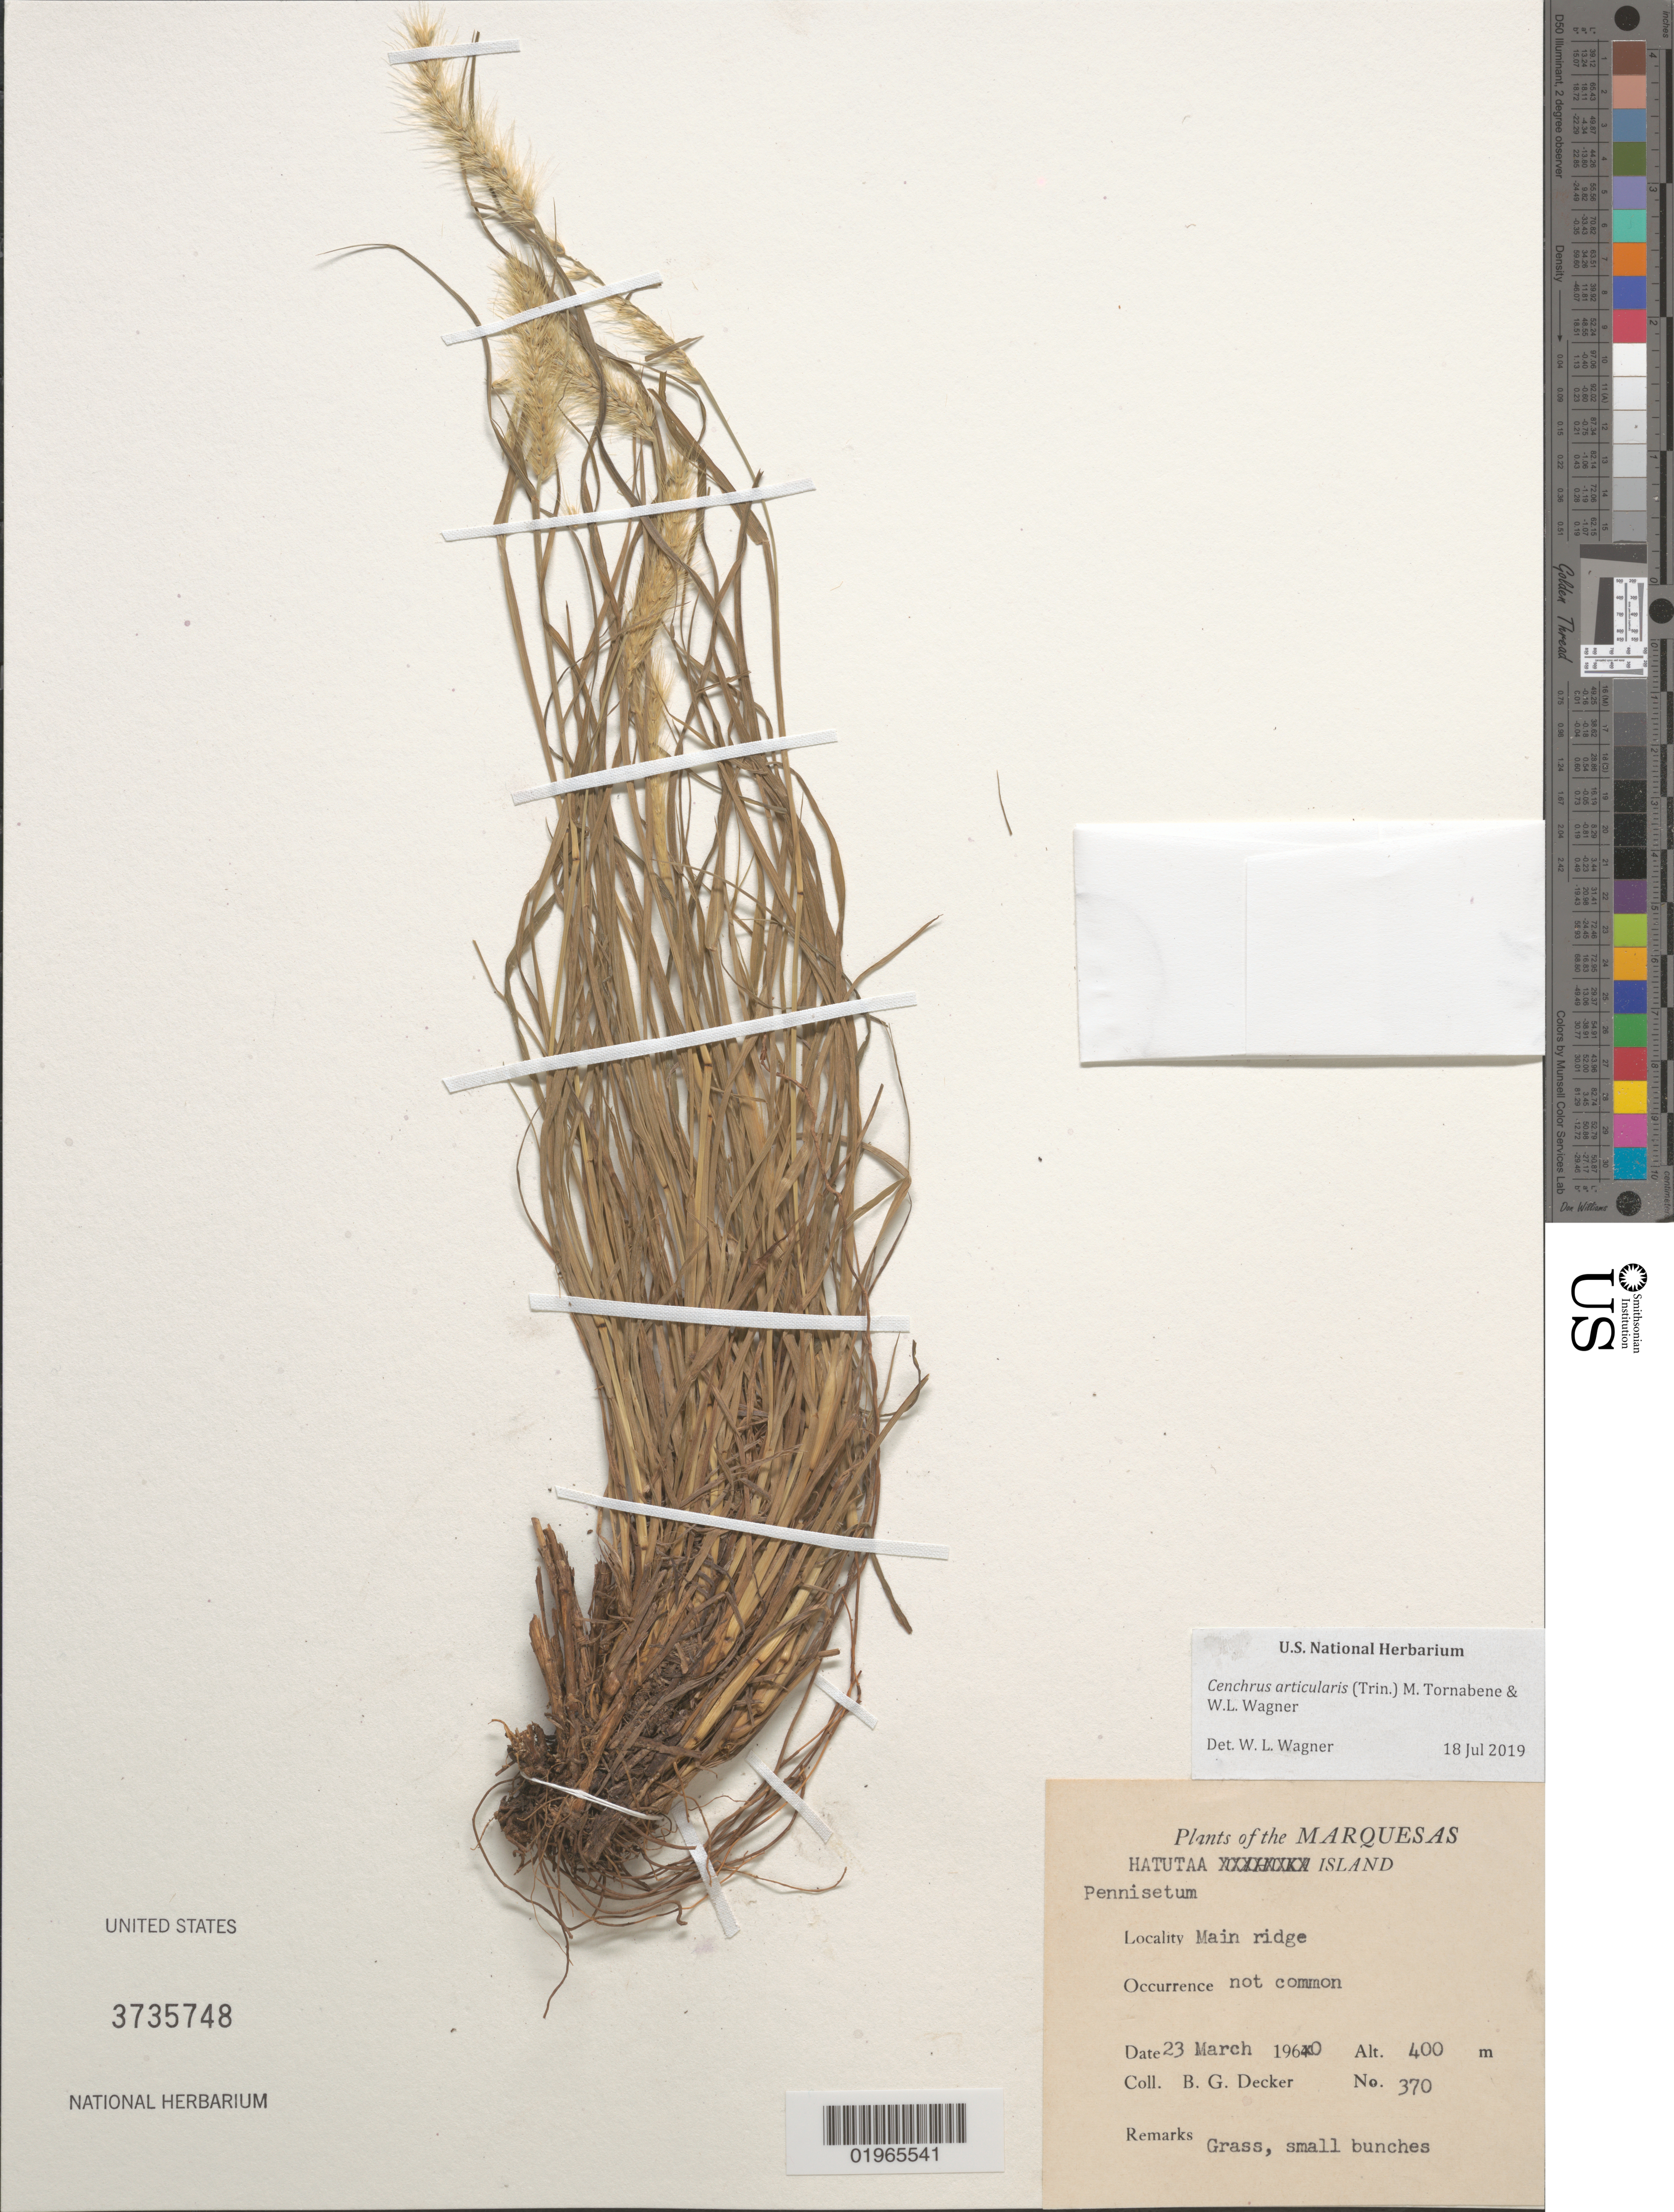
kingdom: Plantae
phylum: Tracheophyta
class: Liliopsida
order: Poales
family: Poaceae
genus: Cenchrus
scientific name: Cenchrus articularis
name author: (Trin.) M.W. Tornab. & W.L. Wagner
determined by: Wagner, W. L., (BOT), Smithsonian Institution - National Museum of Natural History (UNITED STATES)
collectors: B. G. Decker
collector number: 370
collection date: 1960-03-23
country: French Polynesia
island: Hatutaa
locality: main ridge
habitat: Small bunches; not common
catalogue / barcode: US 3735748